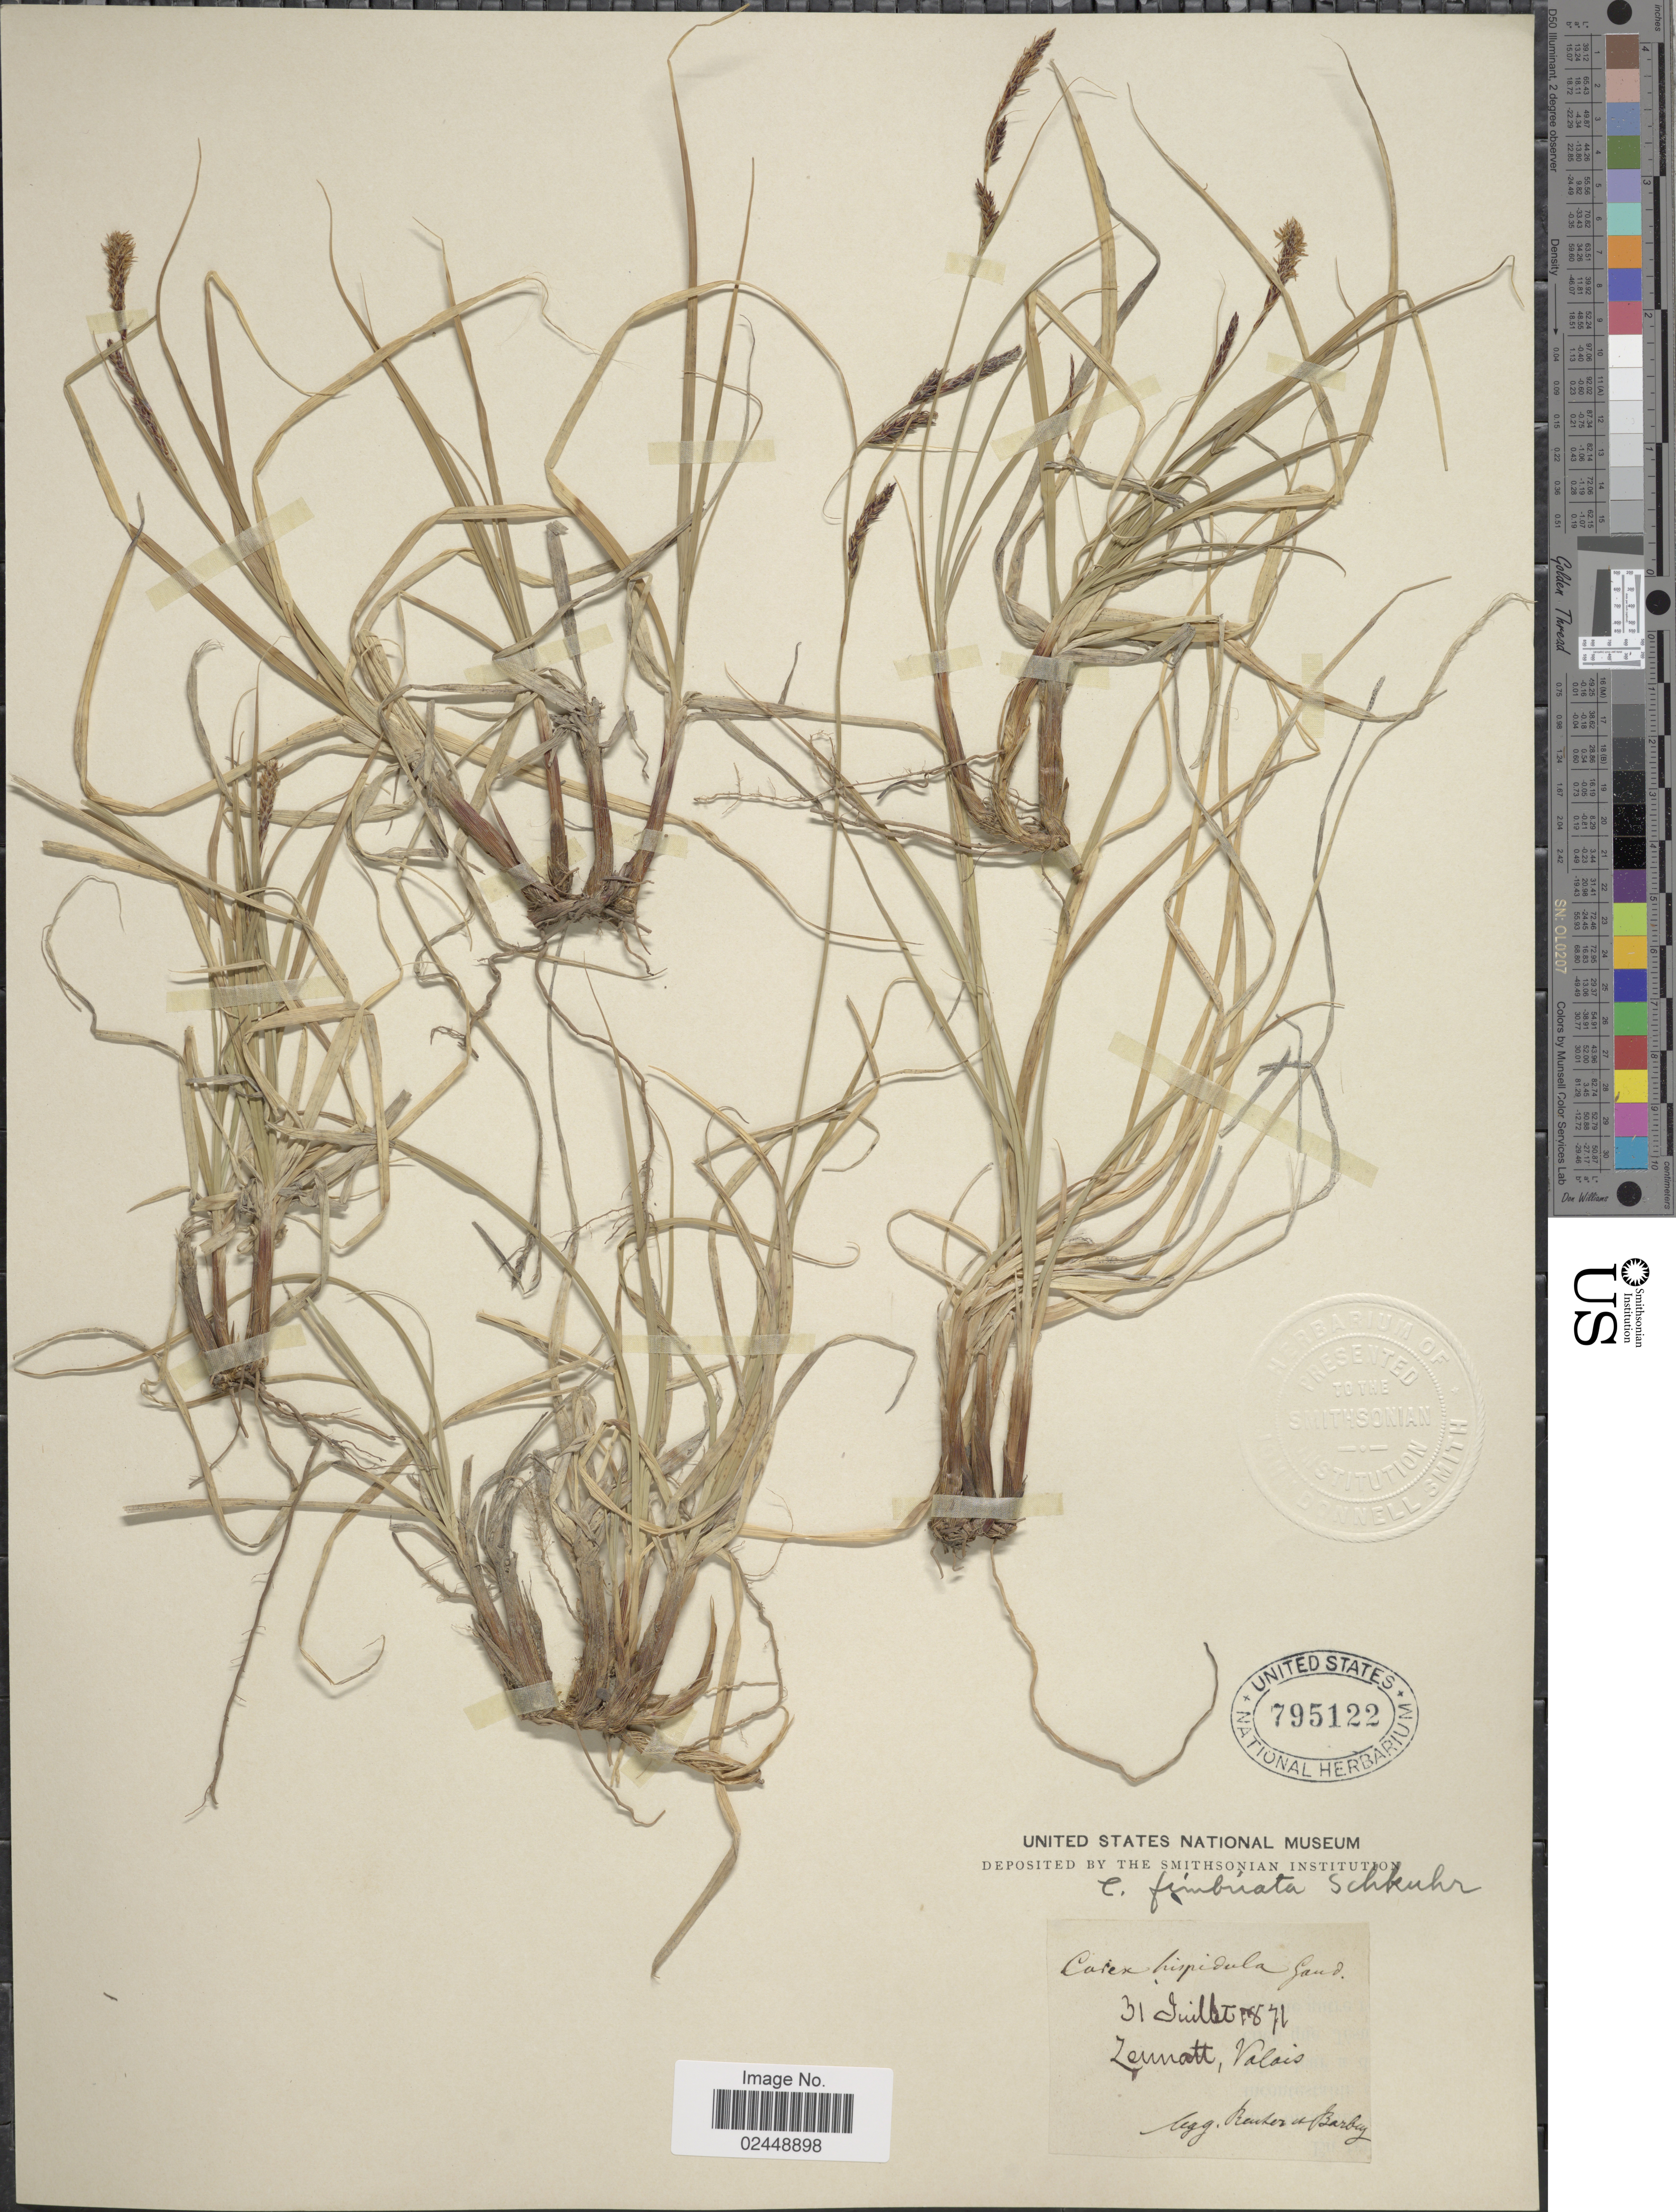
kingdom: Plantae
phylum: Tracheophyta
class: Liliopsida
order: Poales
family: Cyperaceae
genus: Carex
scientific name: Carex fimbriata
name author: Schkuhr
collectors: -. Reuter & Barbey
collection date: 1871-07-31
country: Switzerland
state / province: Valais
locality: Zematt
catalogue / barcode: US 795122